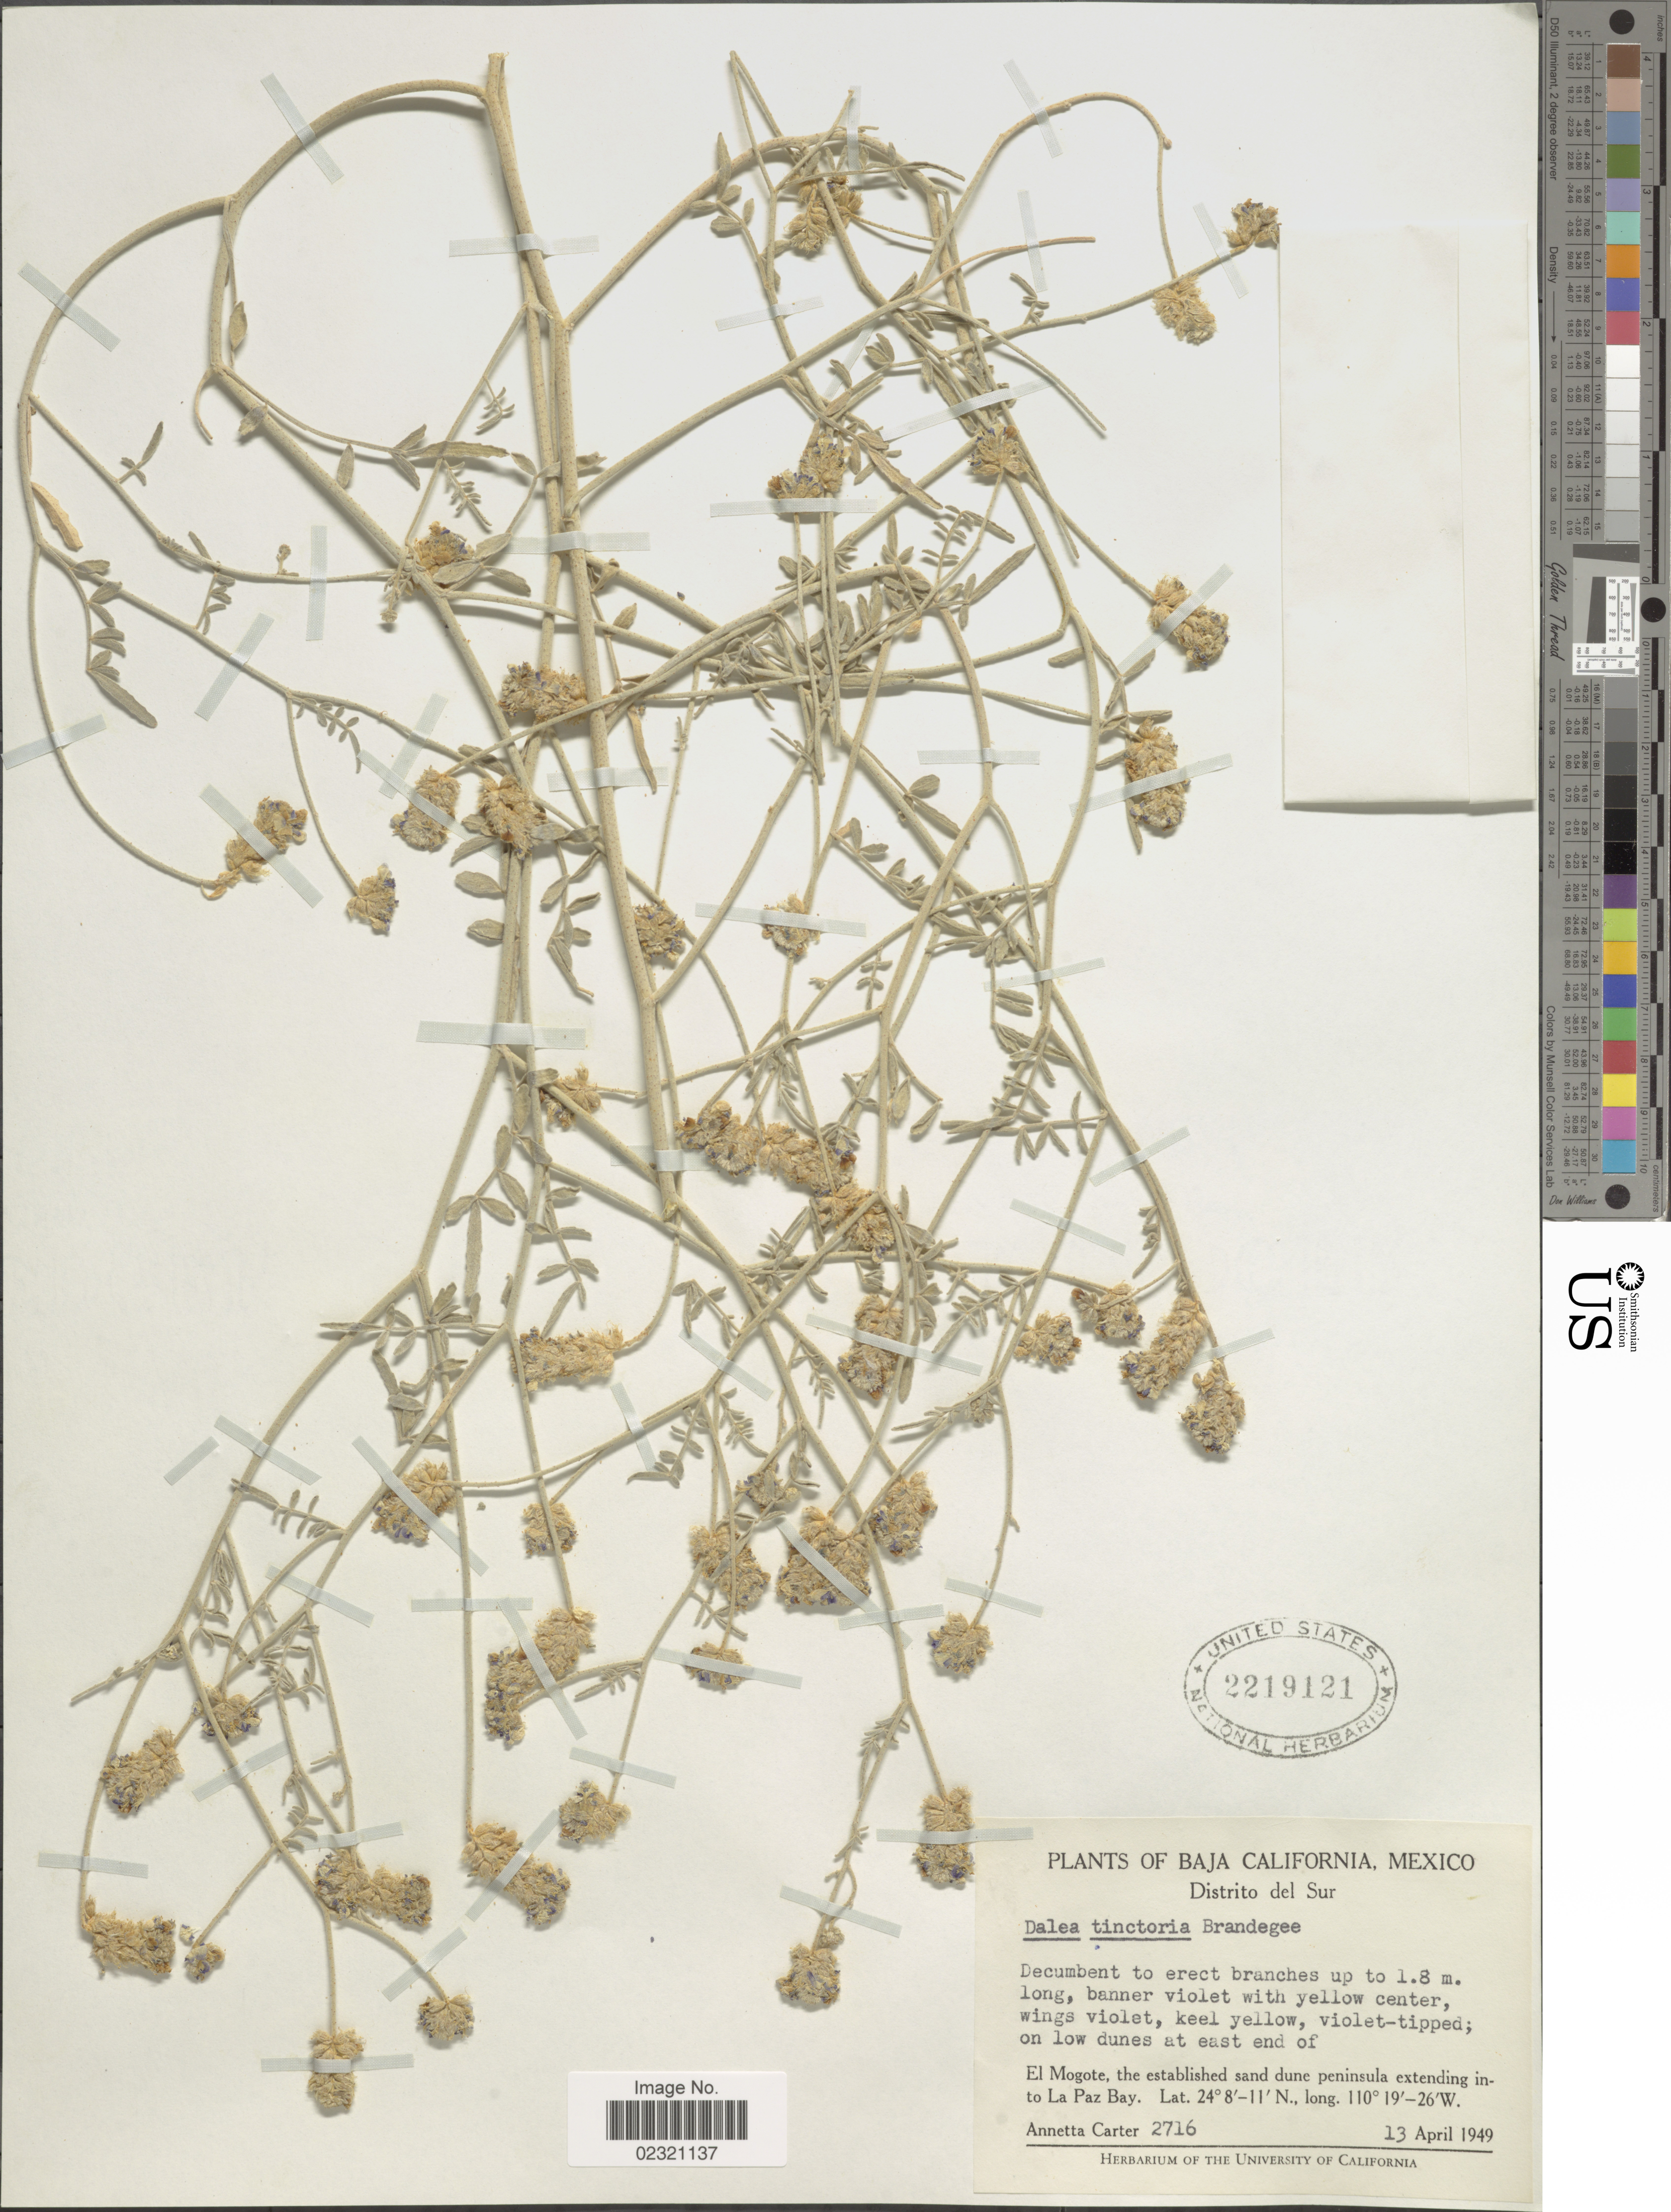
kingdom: Plantae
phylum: Tracheophyta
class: Magnoliopsida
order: Fabales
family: Fabaceae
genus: Psorothamnus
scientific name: Psorothamnus emoryi var. arenarius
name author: (Brandegee) Rydb.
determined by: Strong, M. T., (US), Smithsonian Institution - National Museum of Natural History (UNITED STATES)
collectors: A. Carter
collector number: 2716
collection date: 1949-04-13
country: Mexico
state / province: Baja California Sur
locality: Distrito del Sur, El Mogote, into La Paz Bay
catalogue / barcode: US 2219121